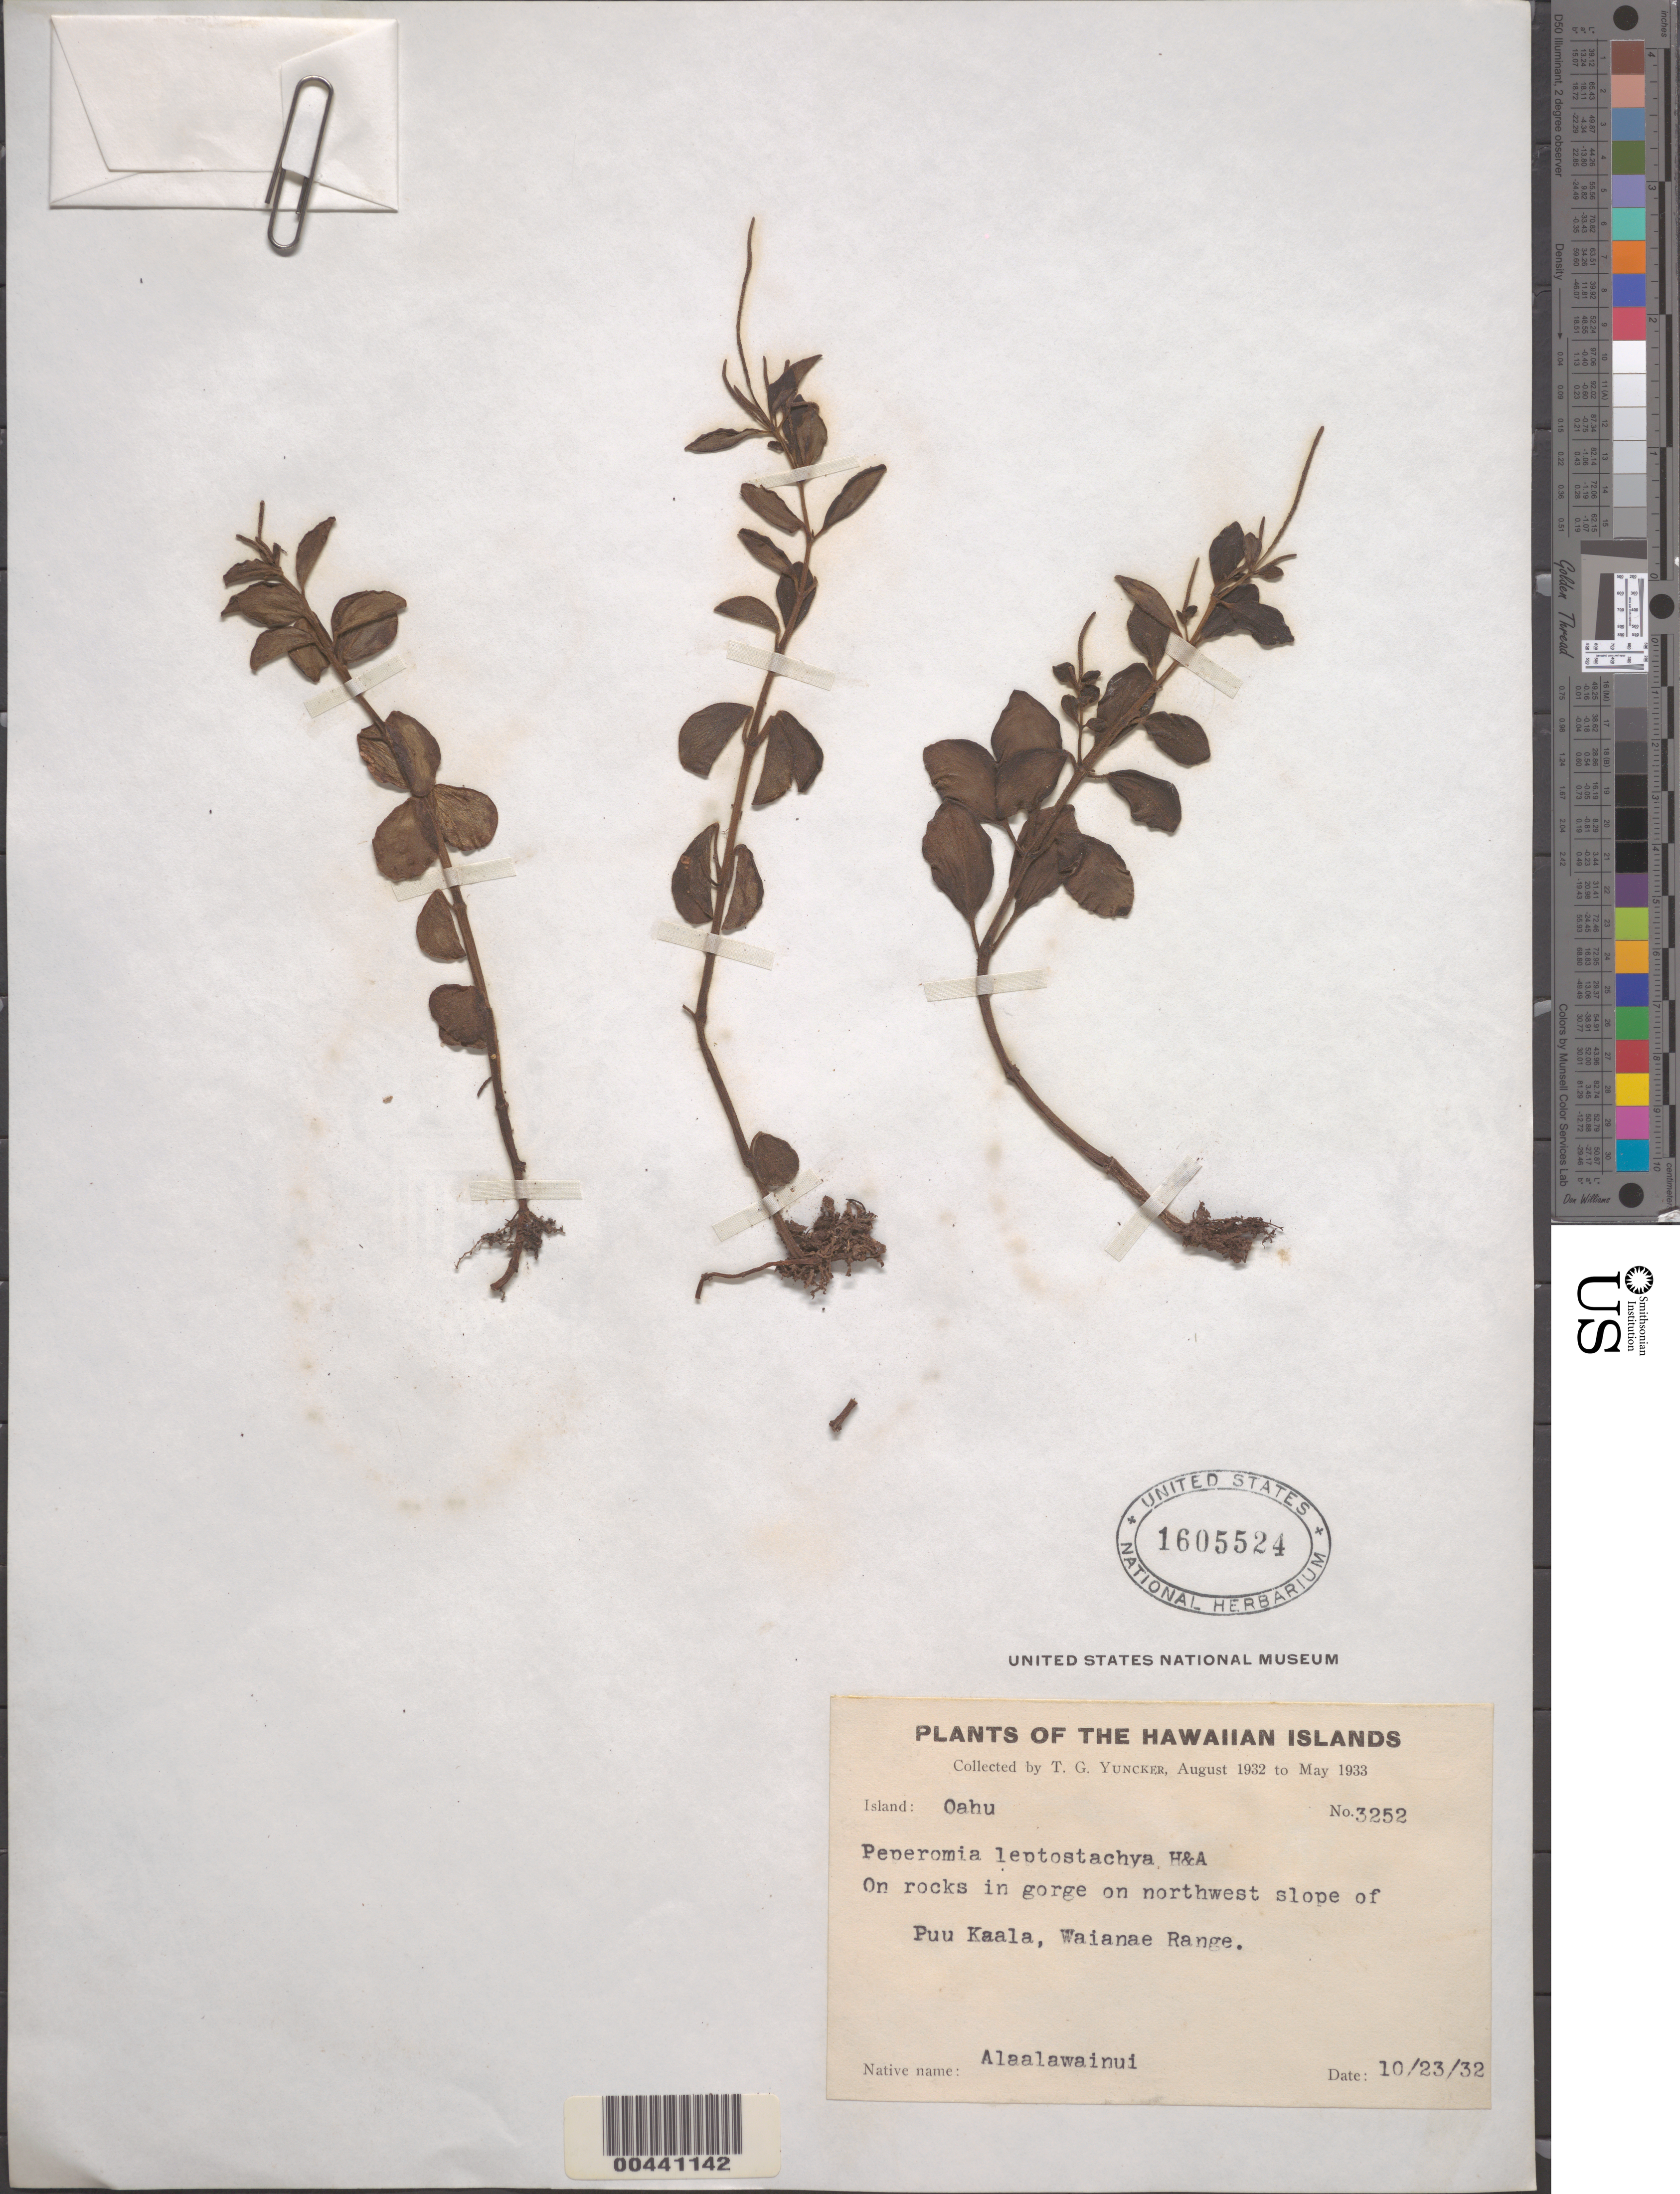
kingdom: Plantae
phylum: Tracheophyta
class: Magnoliopsida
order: Piperales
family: Piperaceae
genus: Peperomia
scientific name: Peperomia leptostachya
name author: Hook. & Arn.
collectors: T. G. Yuncker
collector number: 3252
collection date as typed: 23 Oct 1932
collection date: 1932-10-23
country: United States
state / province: Hawaii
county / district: Honolulu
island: Oahu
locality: In gorge on NW slope of Puu Kaala, Waianae Range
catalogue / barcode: US 1605524